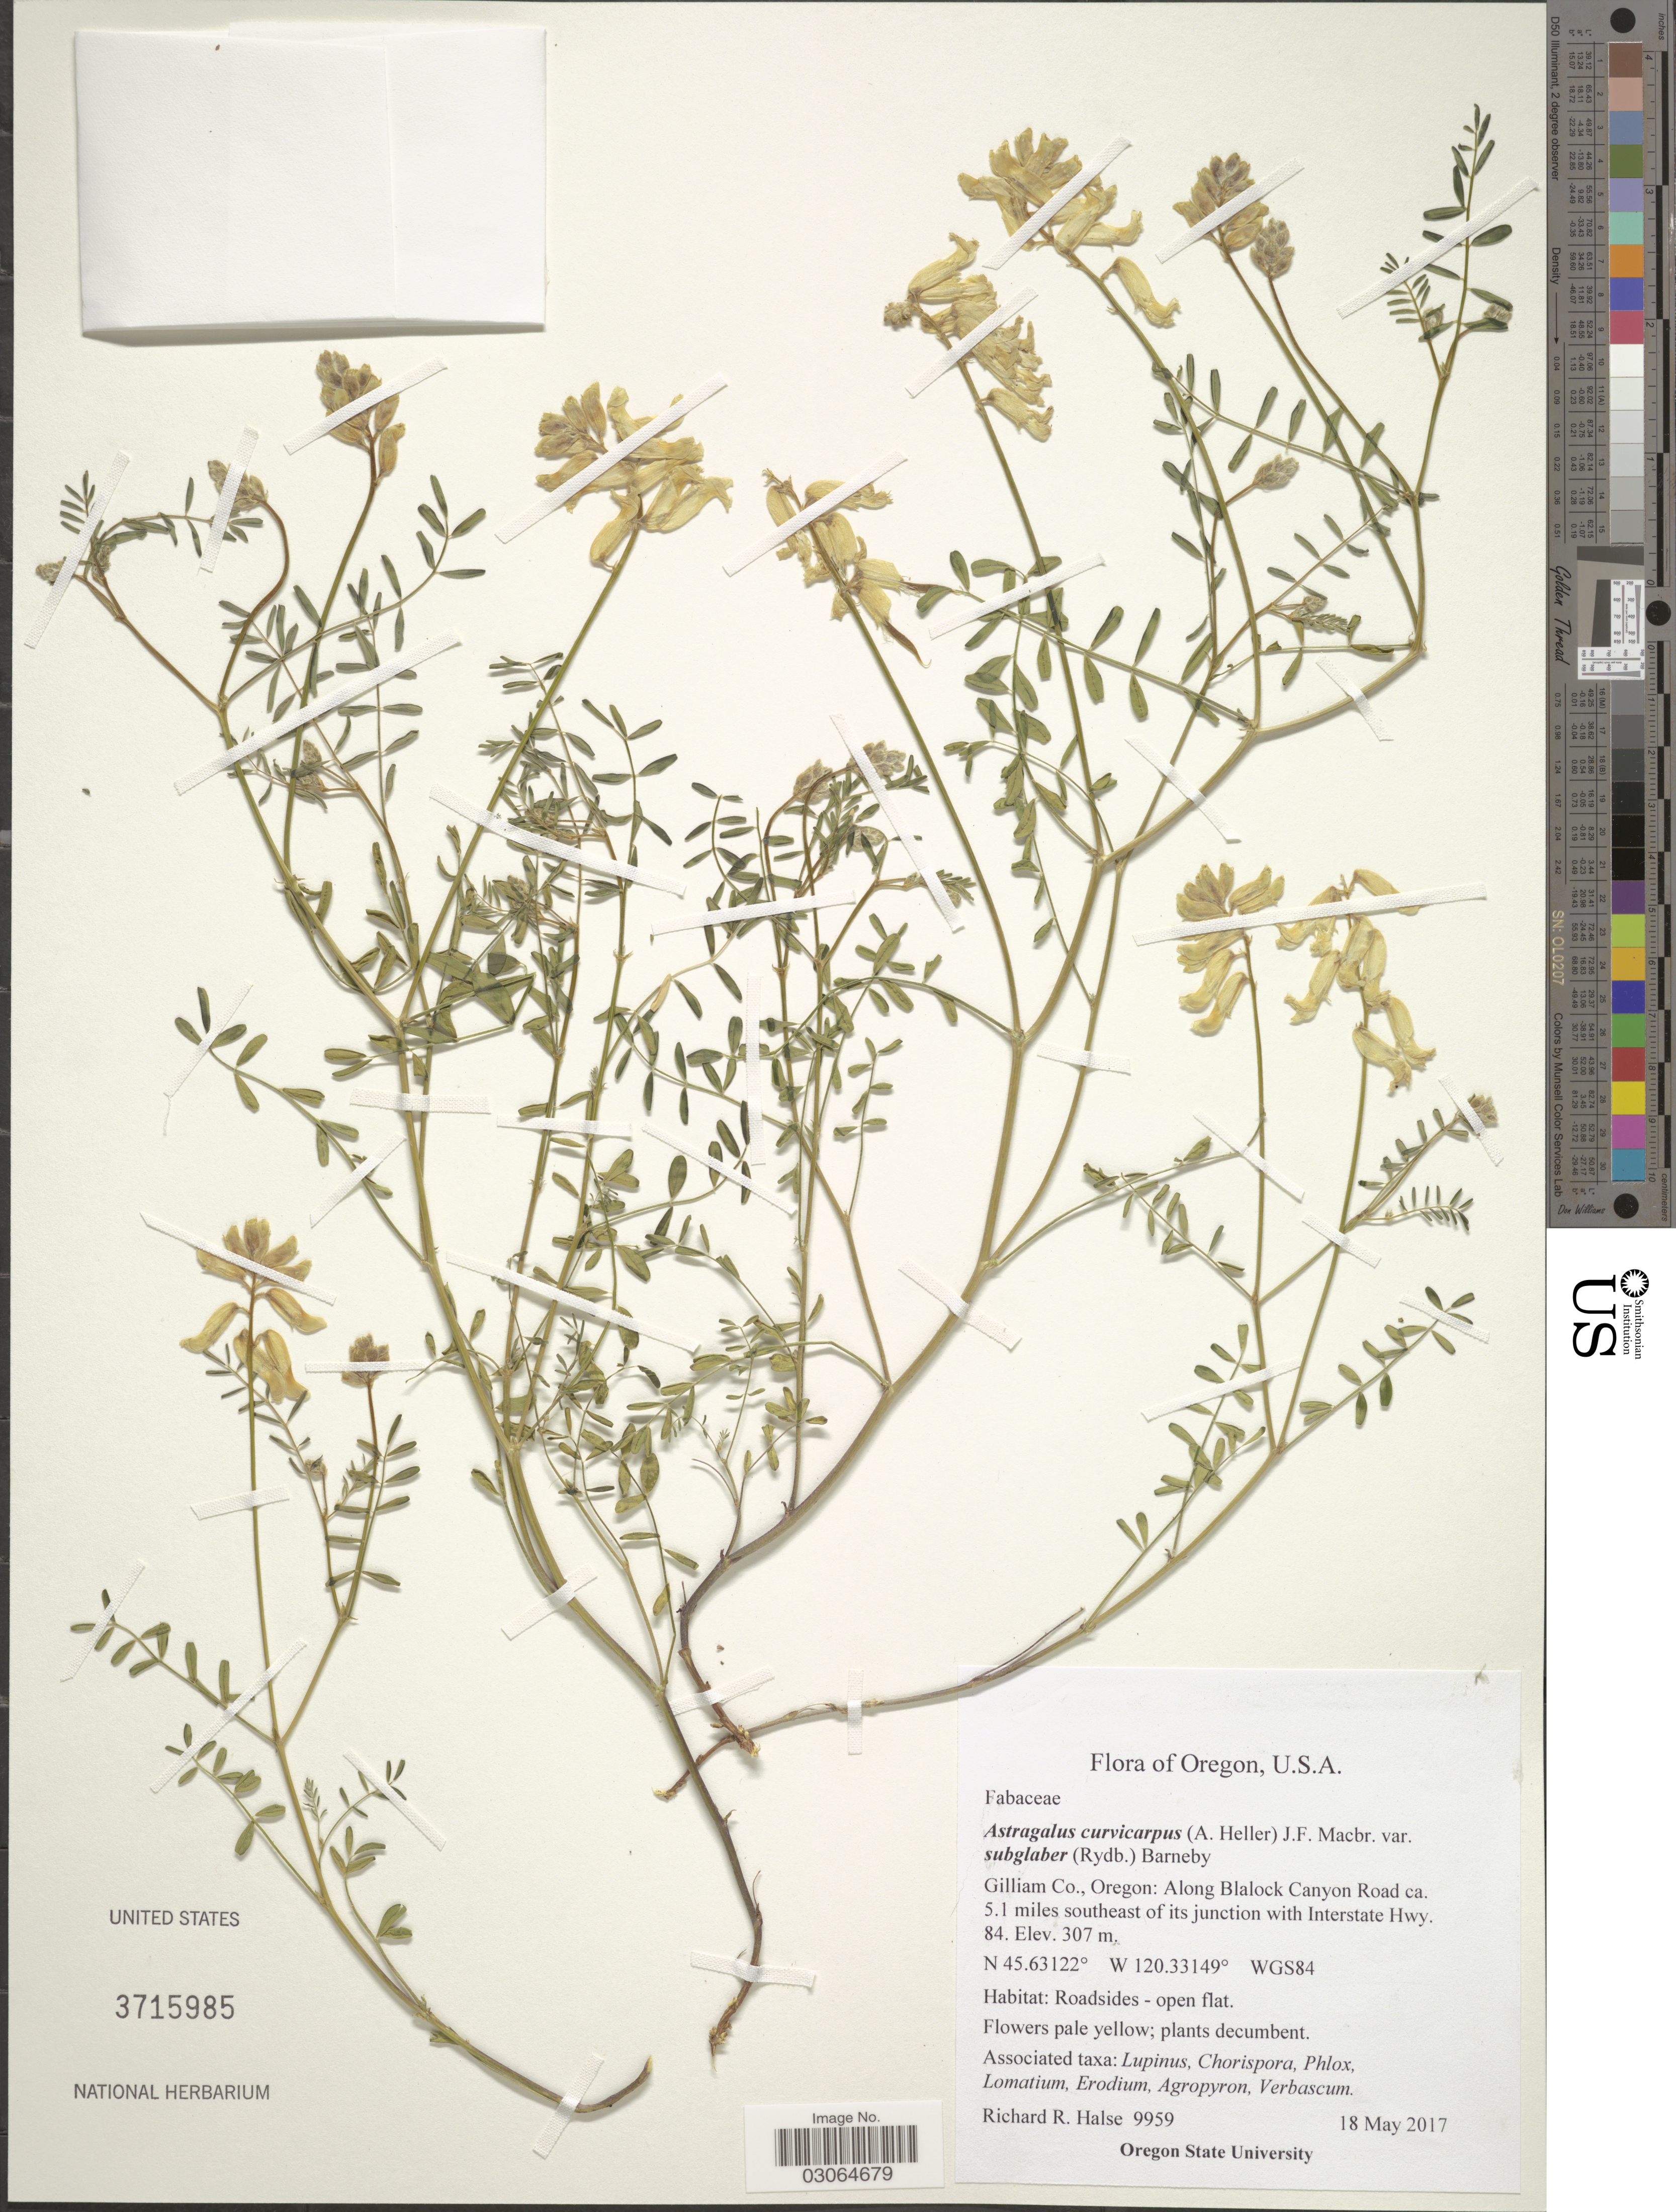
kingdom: Plantae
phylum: Tracheophyta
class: Magnoliopsida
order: Fabales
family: Fabaceae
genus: Astragalus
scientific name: Astragalus curvicarpus var. subglaber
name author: (Rydb.) Barneby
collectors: R. Halse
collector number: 9959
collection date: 2017-05-18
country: United States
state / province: Oregon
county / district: Gilliam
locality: Gilliam Co. Along Blalock Canyon Road ca. 5.1 miles southeast of its junction with Interstate Hwy. 84.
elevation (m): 307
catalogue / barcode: US 3715985